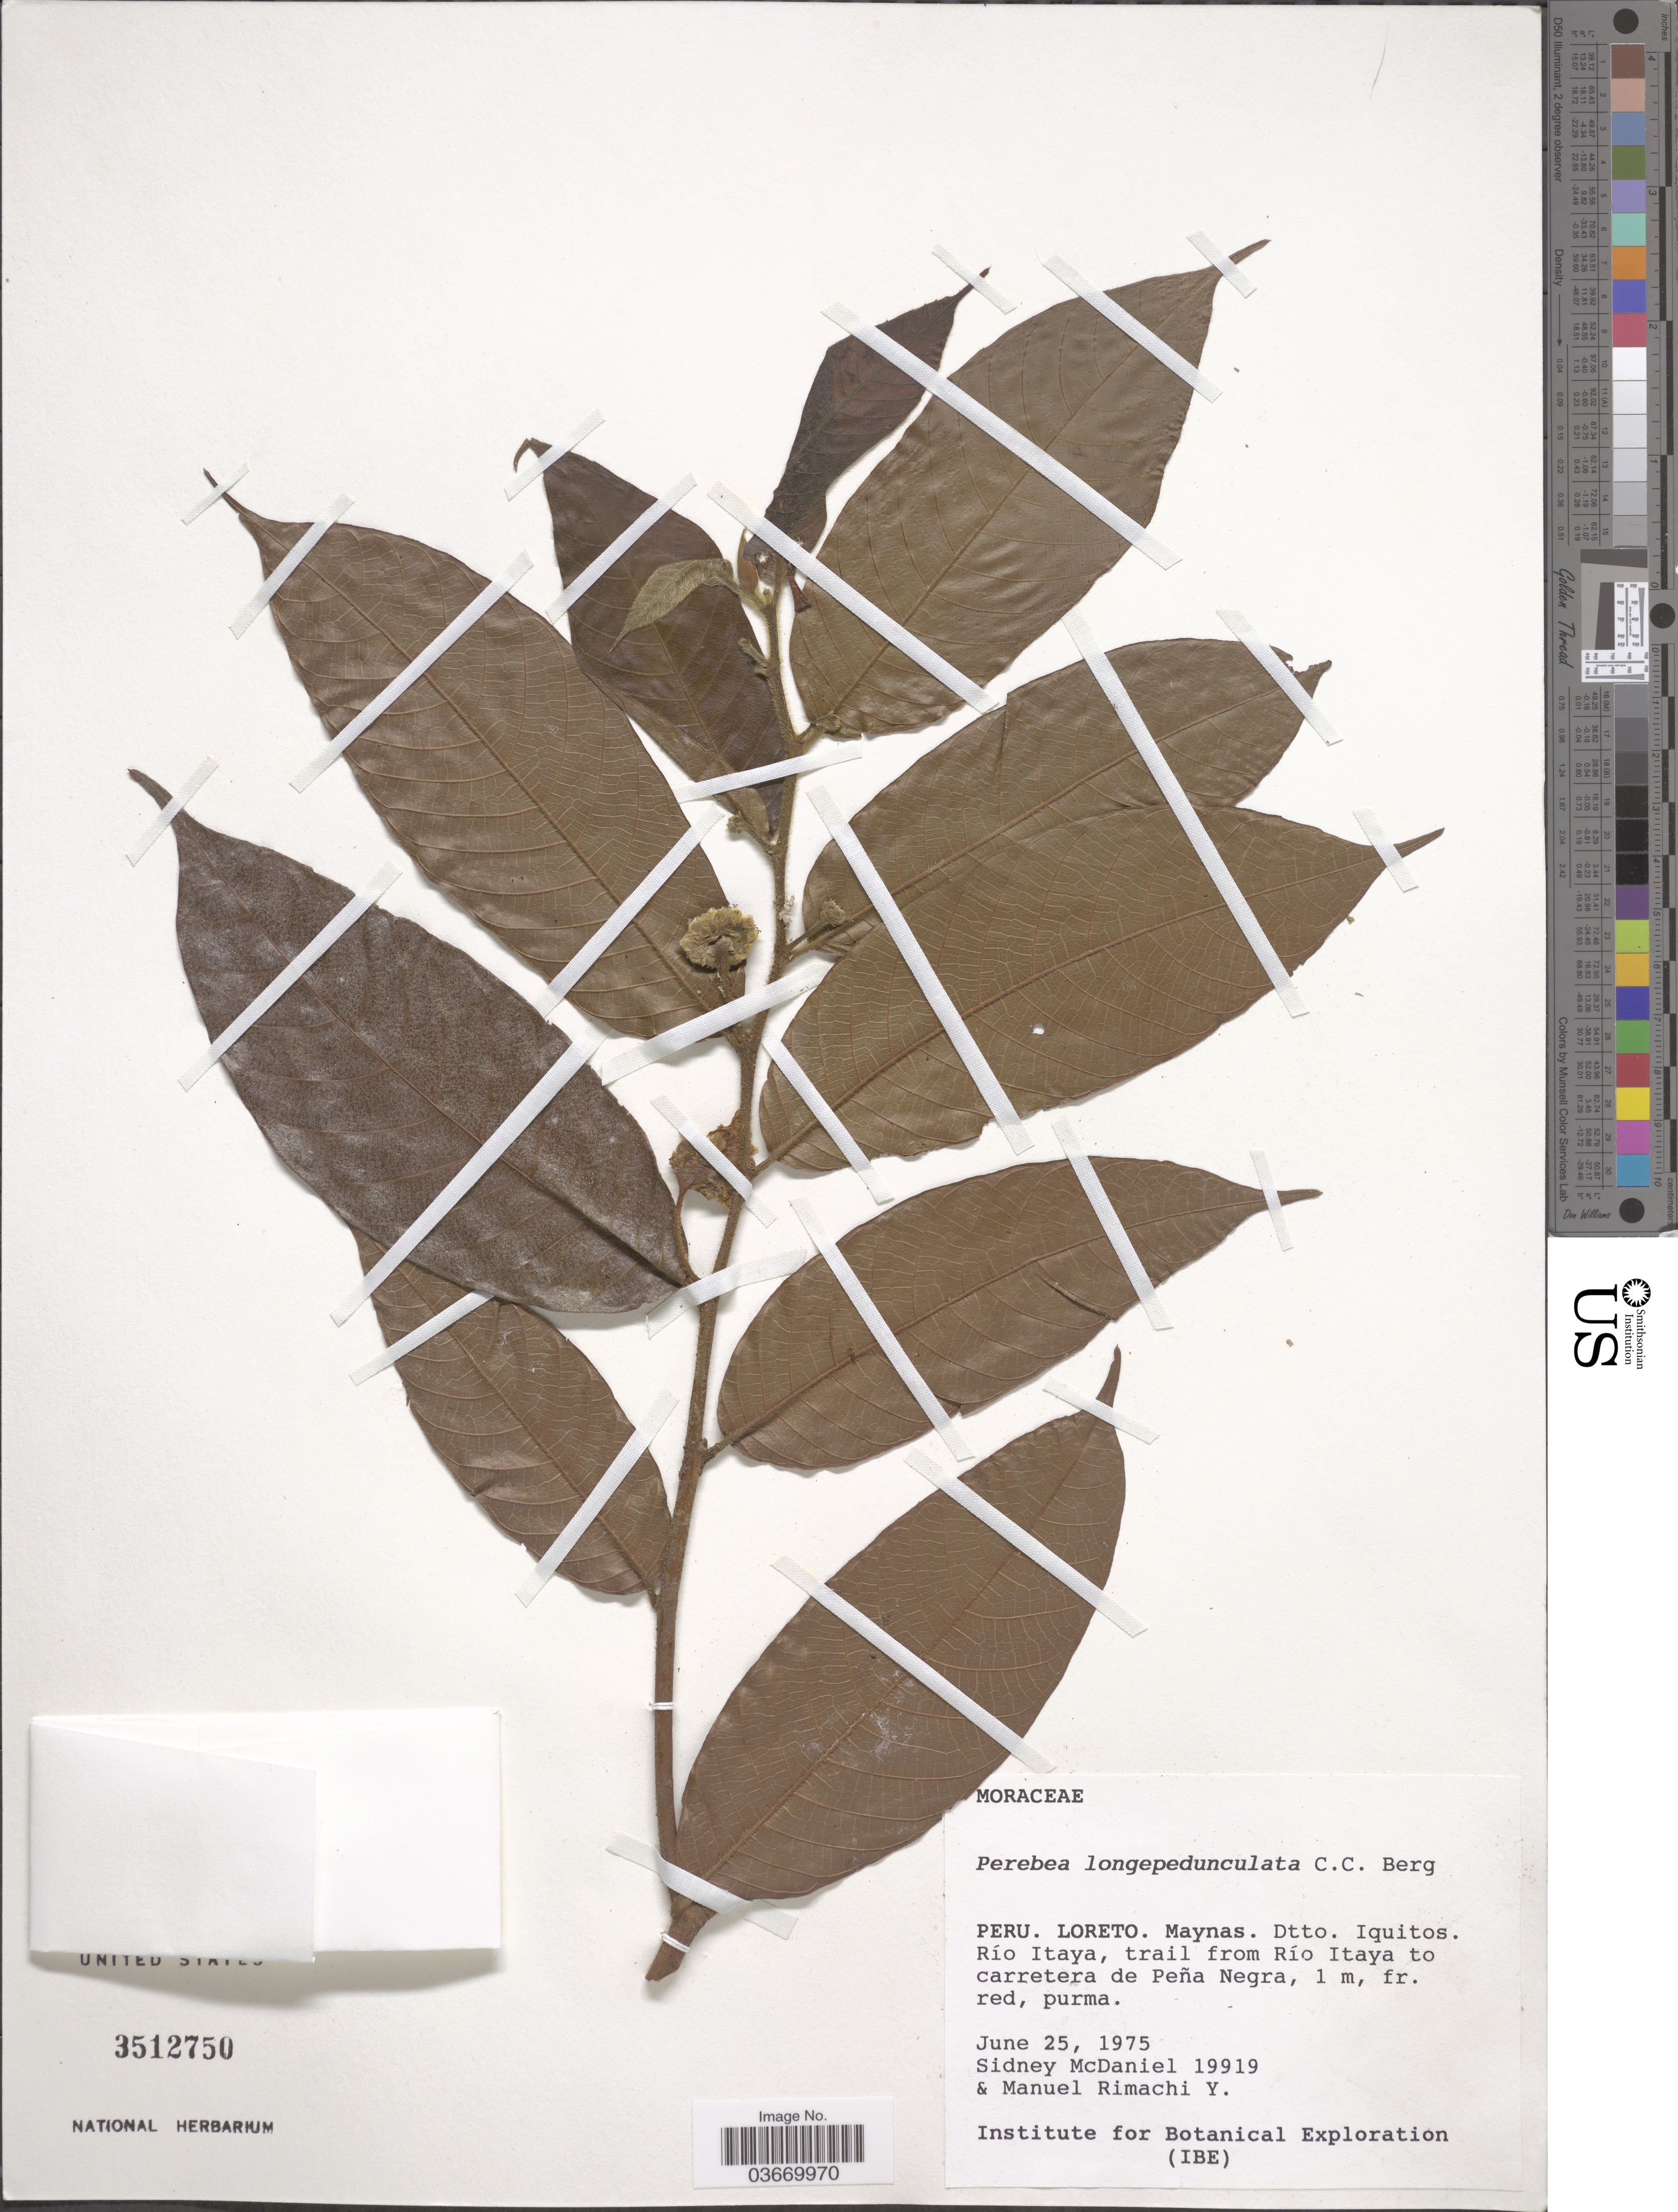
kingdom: Plantae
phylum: Tracheophyta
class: Magnoliopsida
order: Rosales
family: Moraceae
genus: Perebea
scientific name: Perebea longepedunculata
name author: C.C. Berg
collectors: S. McDaniel & M. Rimachi Y.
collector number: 19919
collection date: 1975-06-25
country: Peru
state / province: Loreto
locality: Maynas. Dtto. Iquitos. Río Itaya, trail from Río Itaya to carretera de Peña Negra.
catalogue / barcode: US 3512750